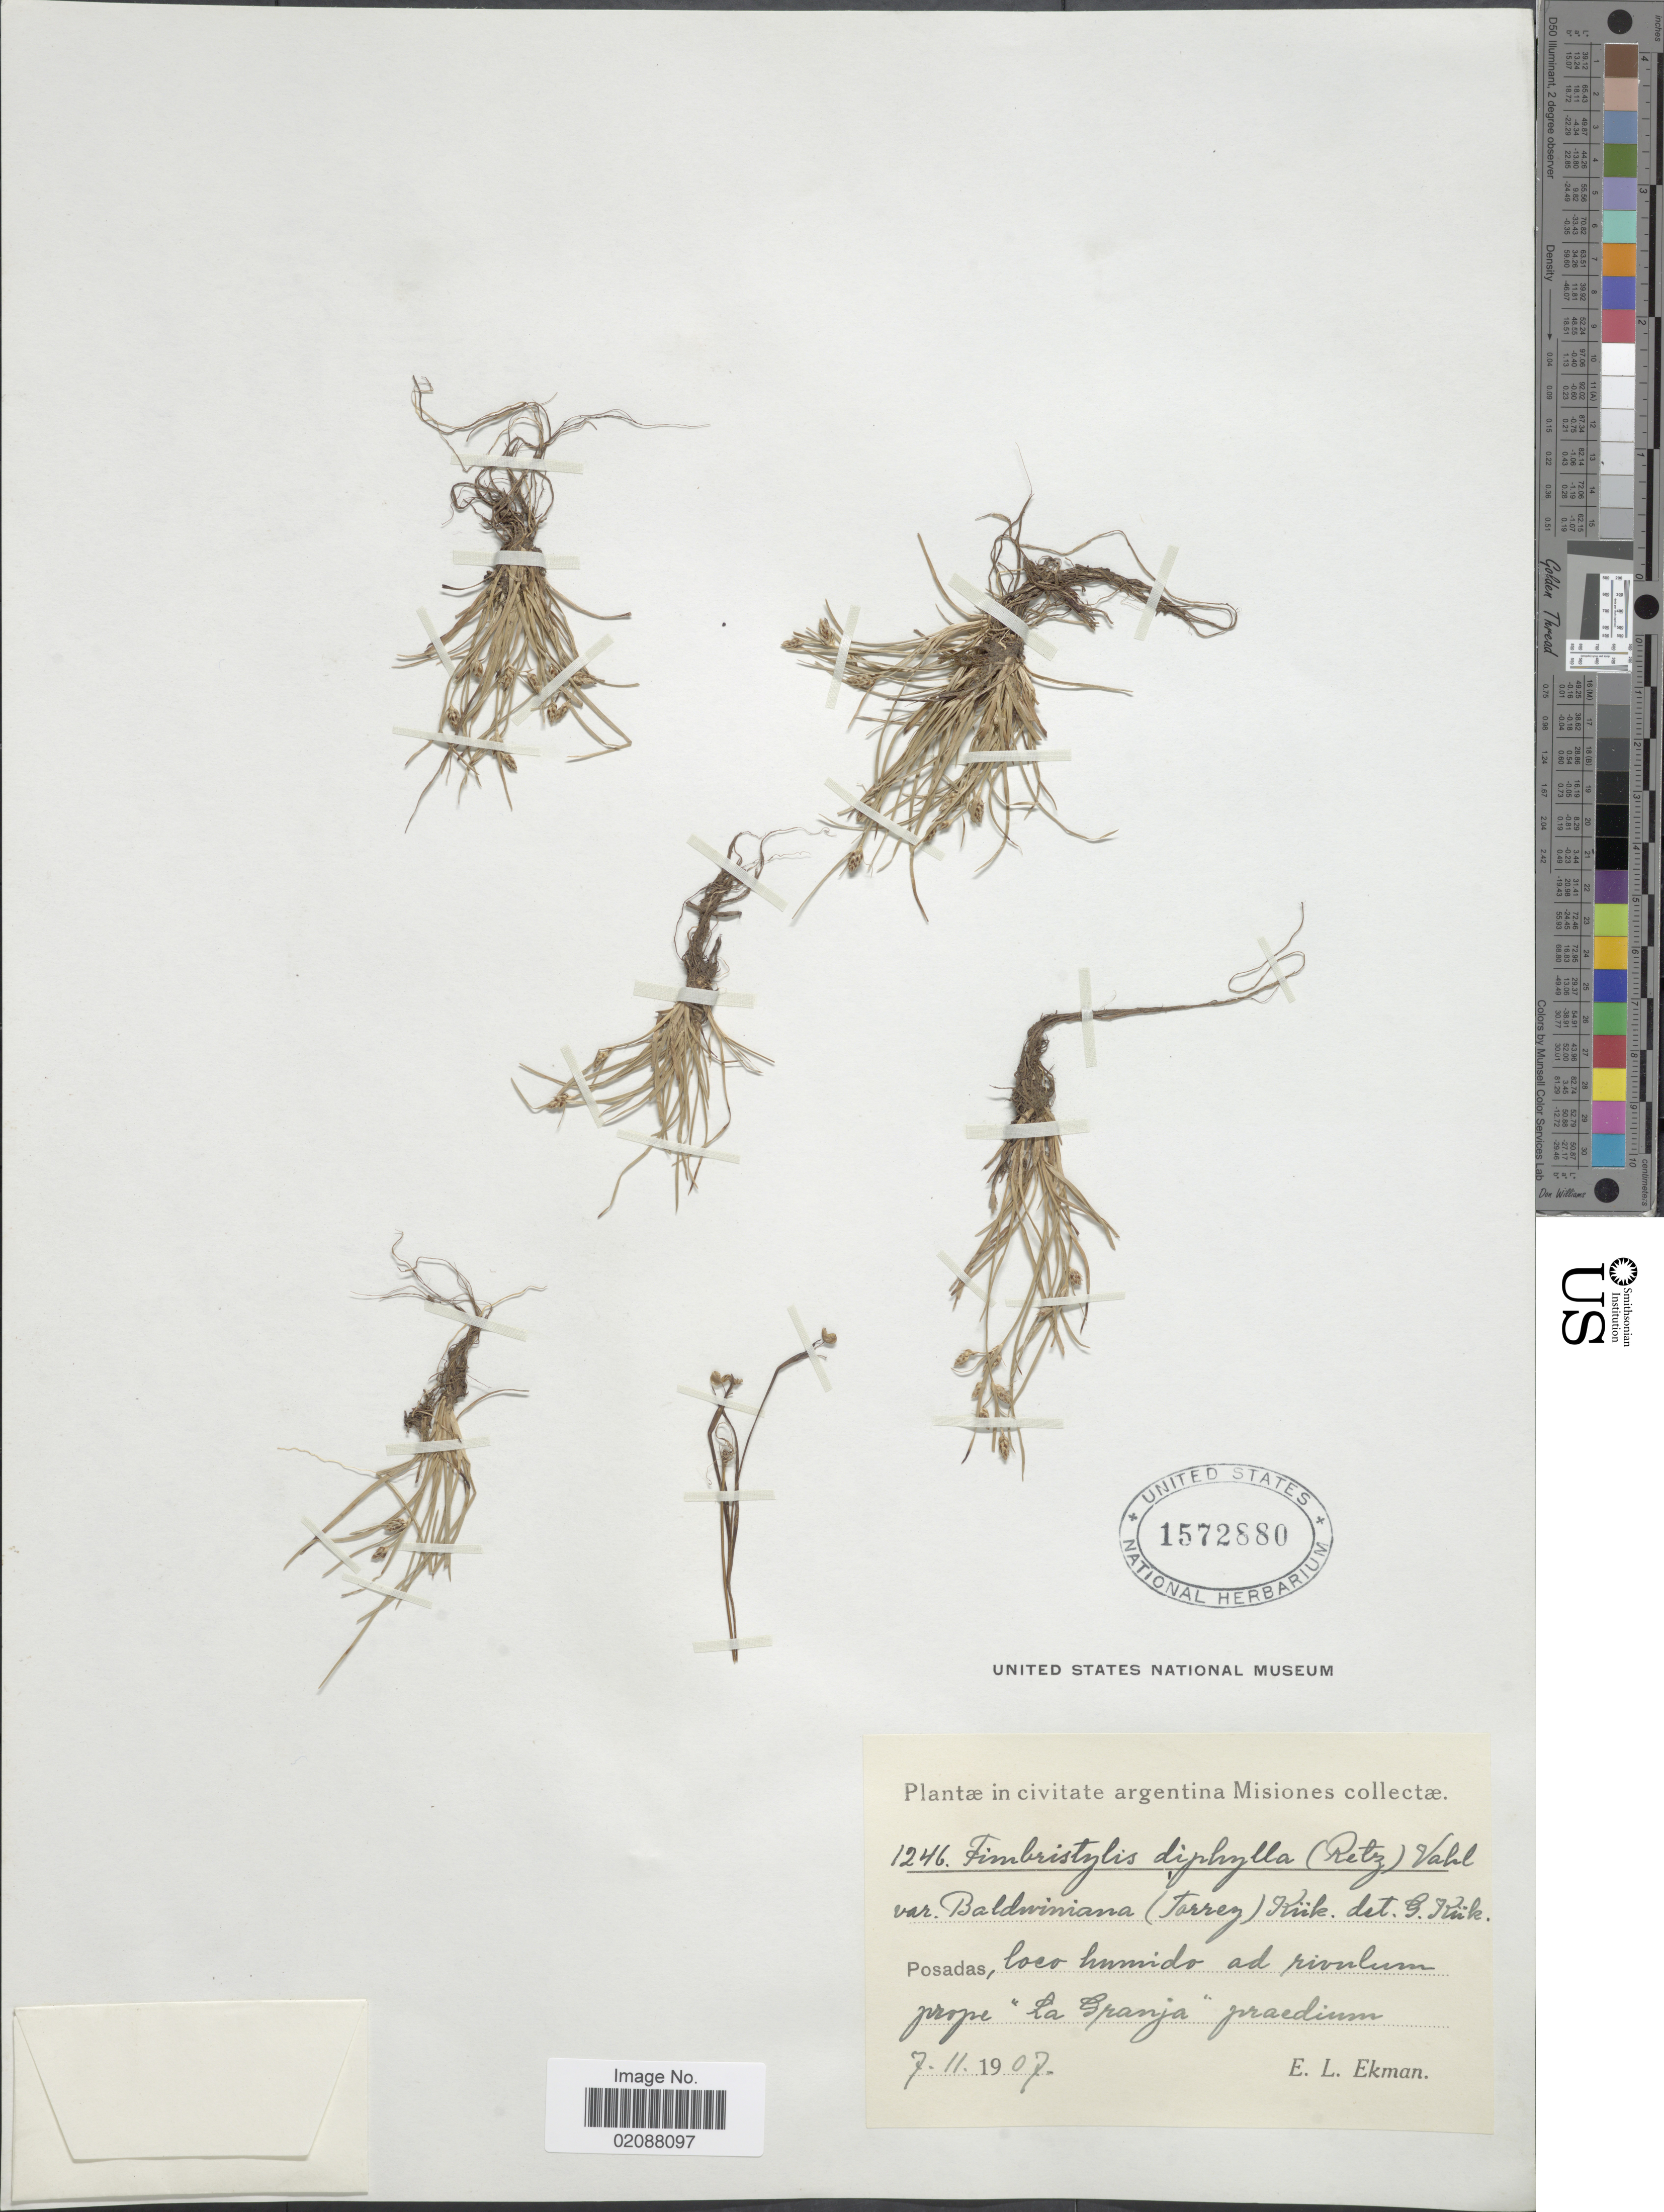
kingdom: Plantae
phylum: Tracheophyta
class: Liliopsida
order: Poales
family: Cyperaceae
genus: Fimbristylis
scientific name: Fimbristylis annua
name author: (All.) Roem. & Schult.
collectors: E. L. Ekman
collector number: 1246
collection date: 1907-11-07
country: Argentina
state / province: Misiones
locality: Posadas, loco humido ad rivulum prope "La Granja"praedium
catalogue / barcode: US 1572880